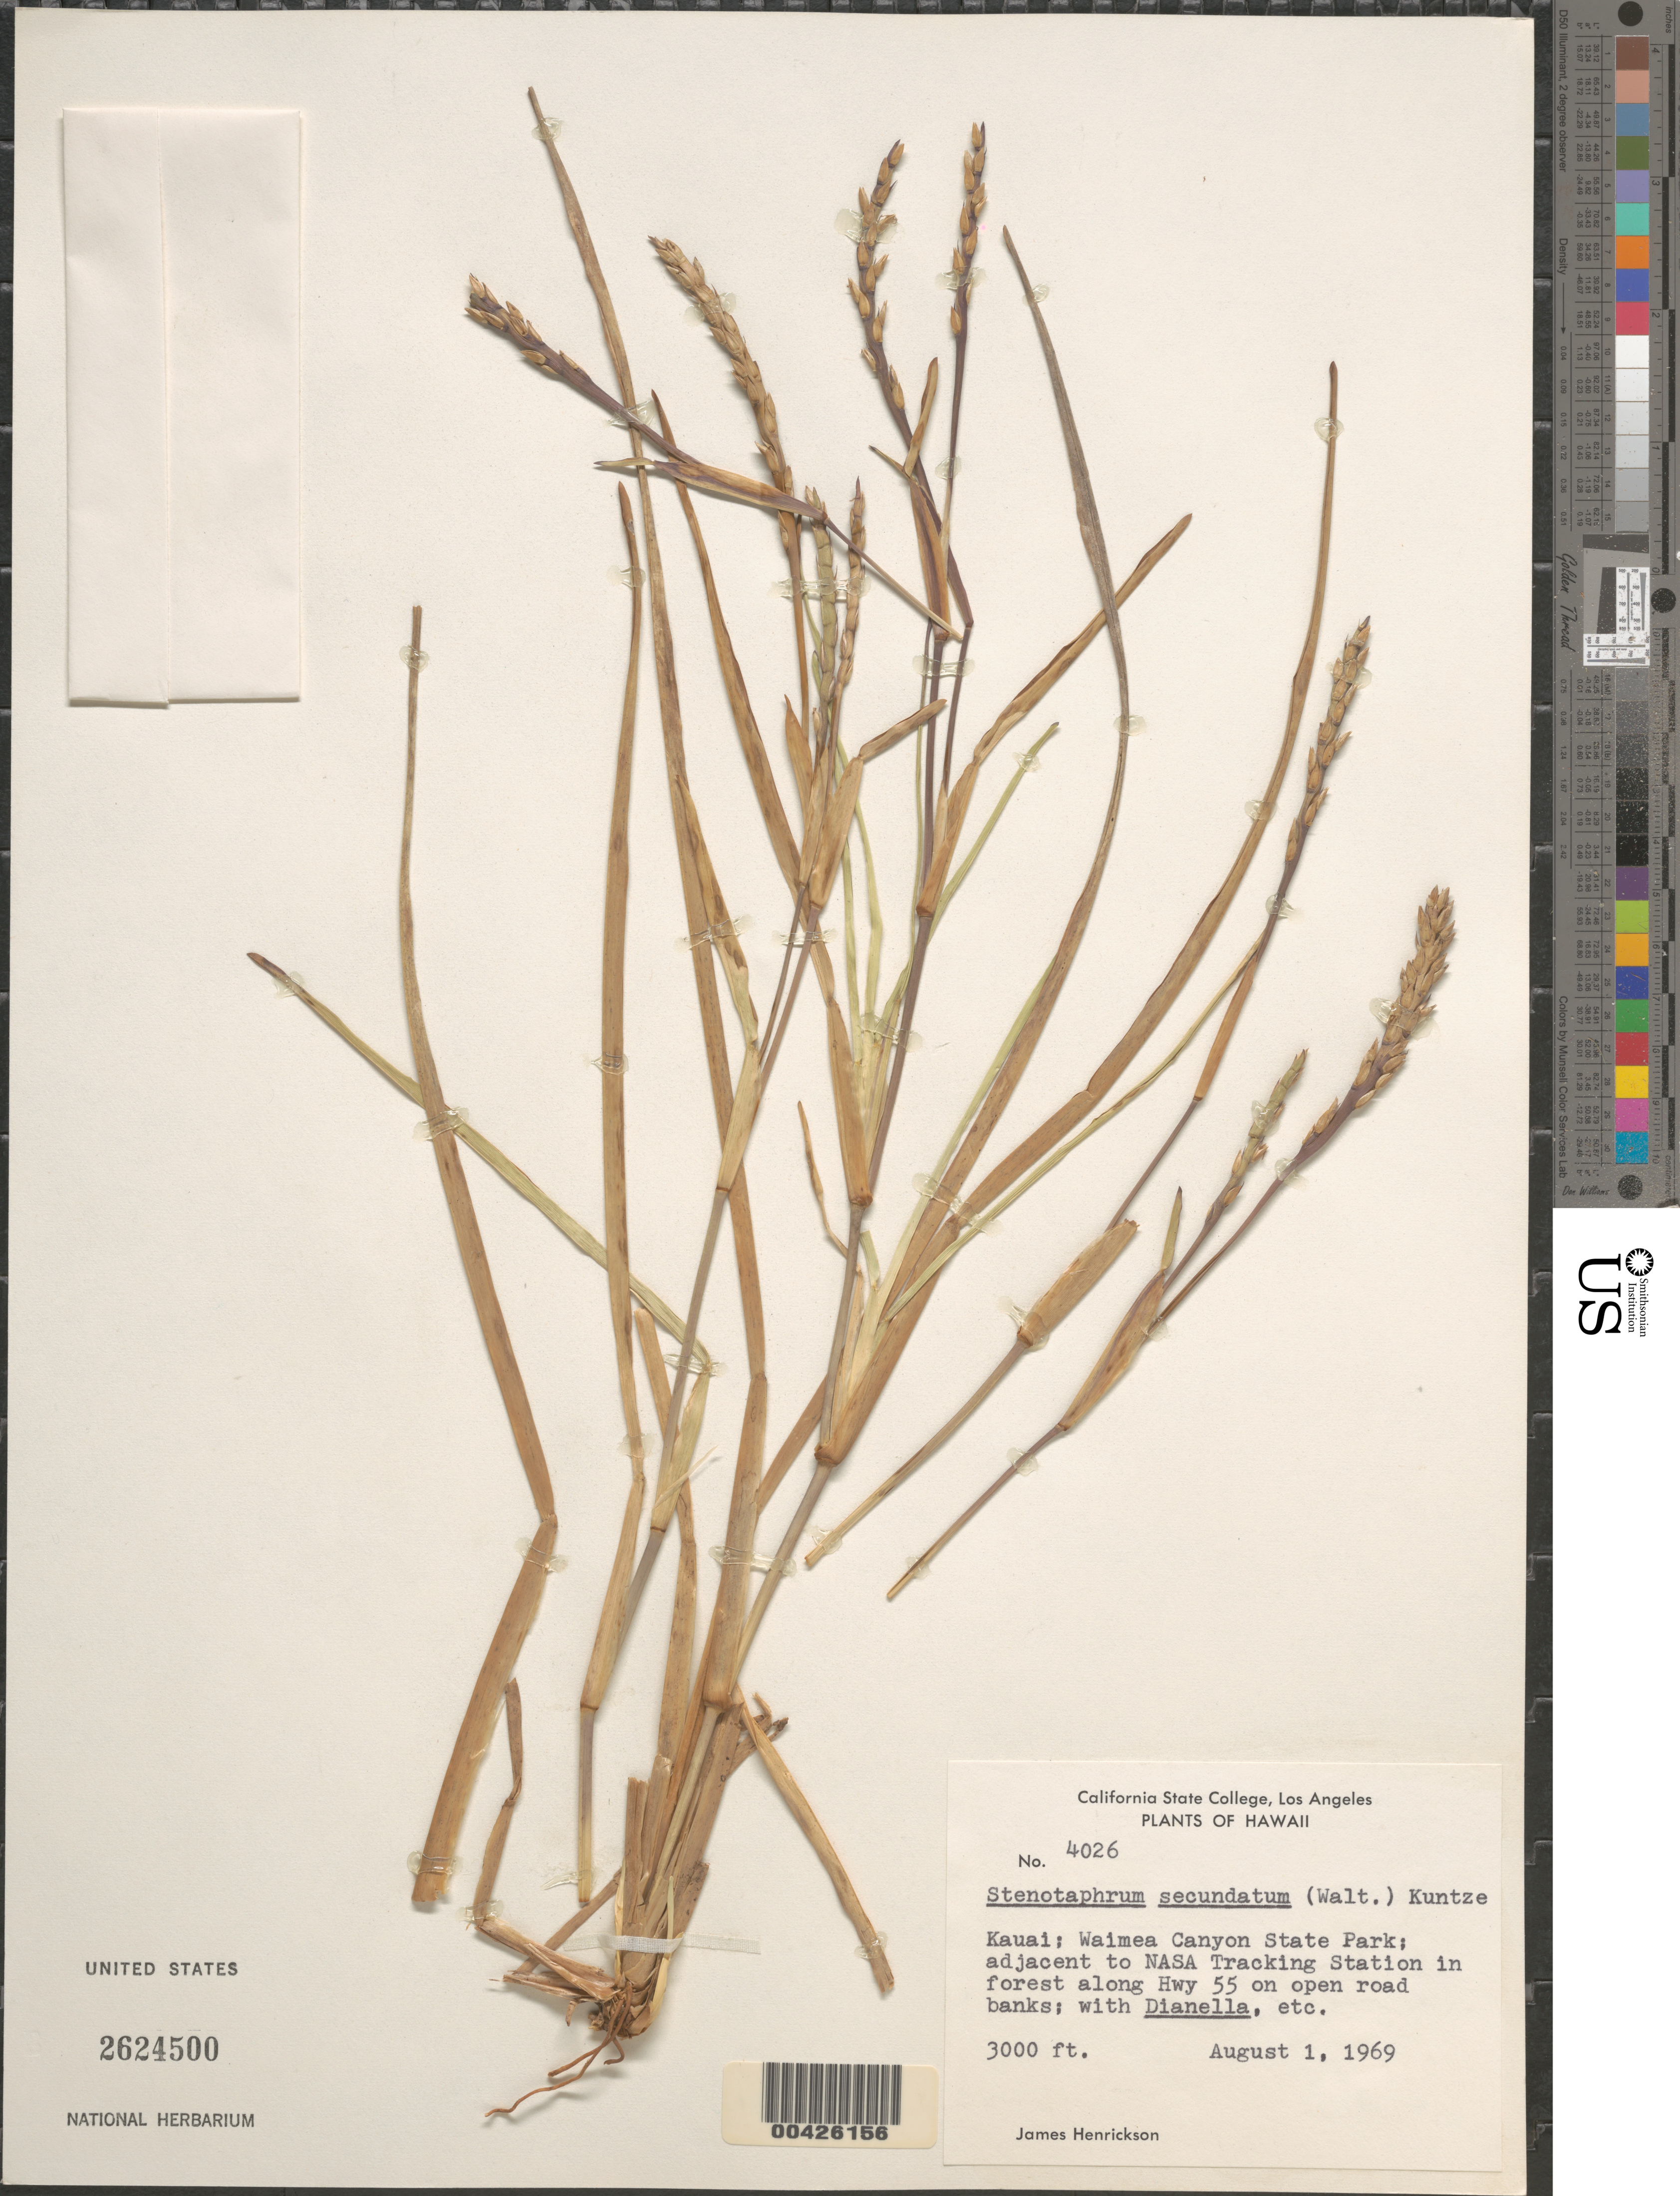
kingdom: Plantae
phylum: Tracheophyta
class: Liliopsida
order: Poales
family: Poaceae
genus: Stenotaphrum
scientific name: Stenotaphrum secundatum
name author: (Walter) Kuntze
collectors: J. S. Henrickson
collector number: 4026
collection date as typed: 1 Aug 1969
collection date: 1969-08-01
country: United States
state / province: Hawaii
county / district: Kauai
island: Kaua'i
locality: Waimea Canyon State Park; adjacent to NASA Tracking Station along Highway 55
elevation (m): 914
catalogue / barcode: US 2624500